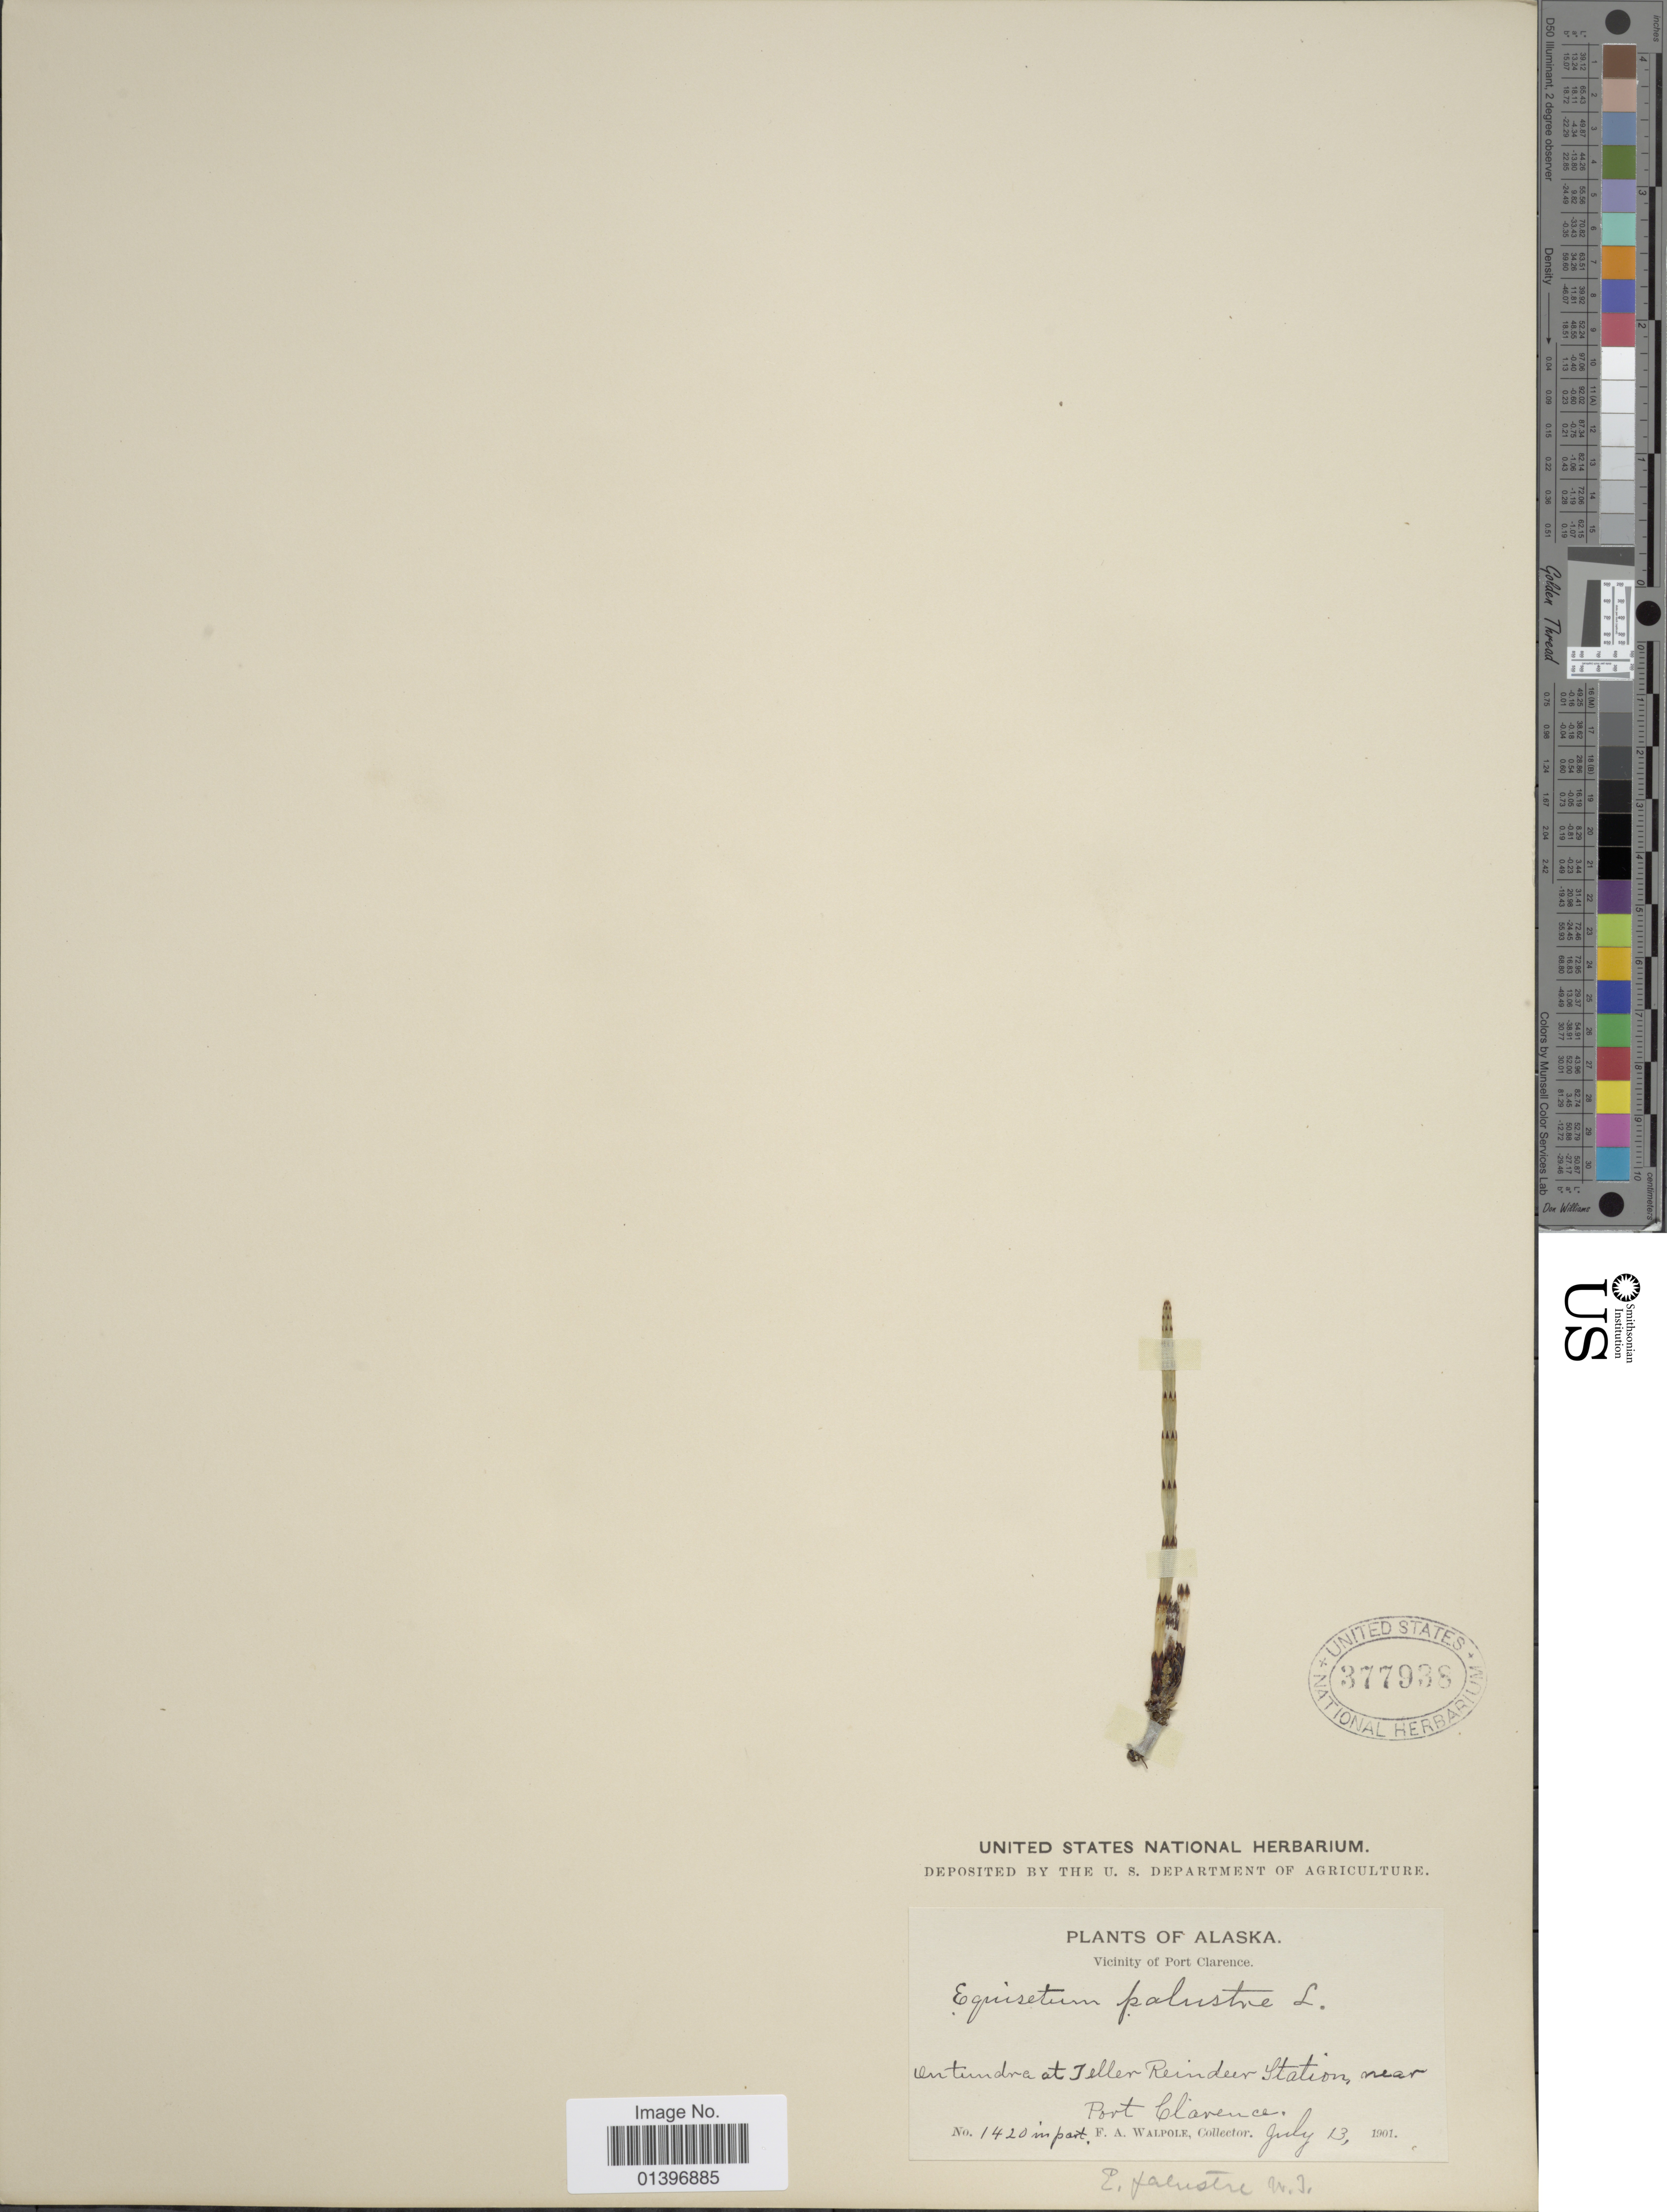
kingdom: Plantae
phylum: Tracheophyta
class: Polypodiopsida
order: Equisetales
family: Equisetaceae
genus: Equisetum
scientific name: Equisetum palustre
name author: L.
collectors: F. Walpole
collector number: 1420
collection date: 1901-07-13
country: United States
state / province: Alaska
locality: Vicinity of Port Clarence, On tundra at Teller Reindeer Station, near Port Clarence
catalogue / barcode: US 377938